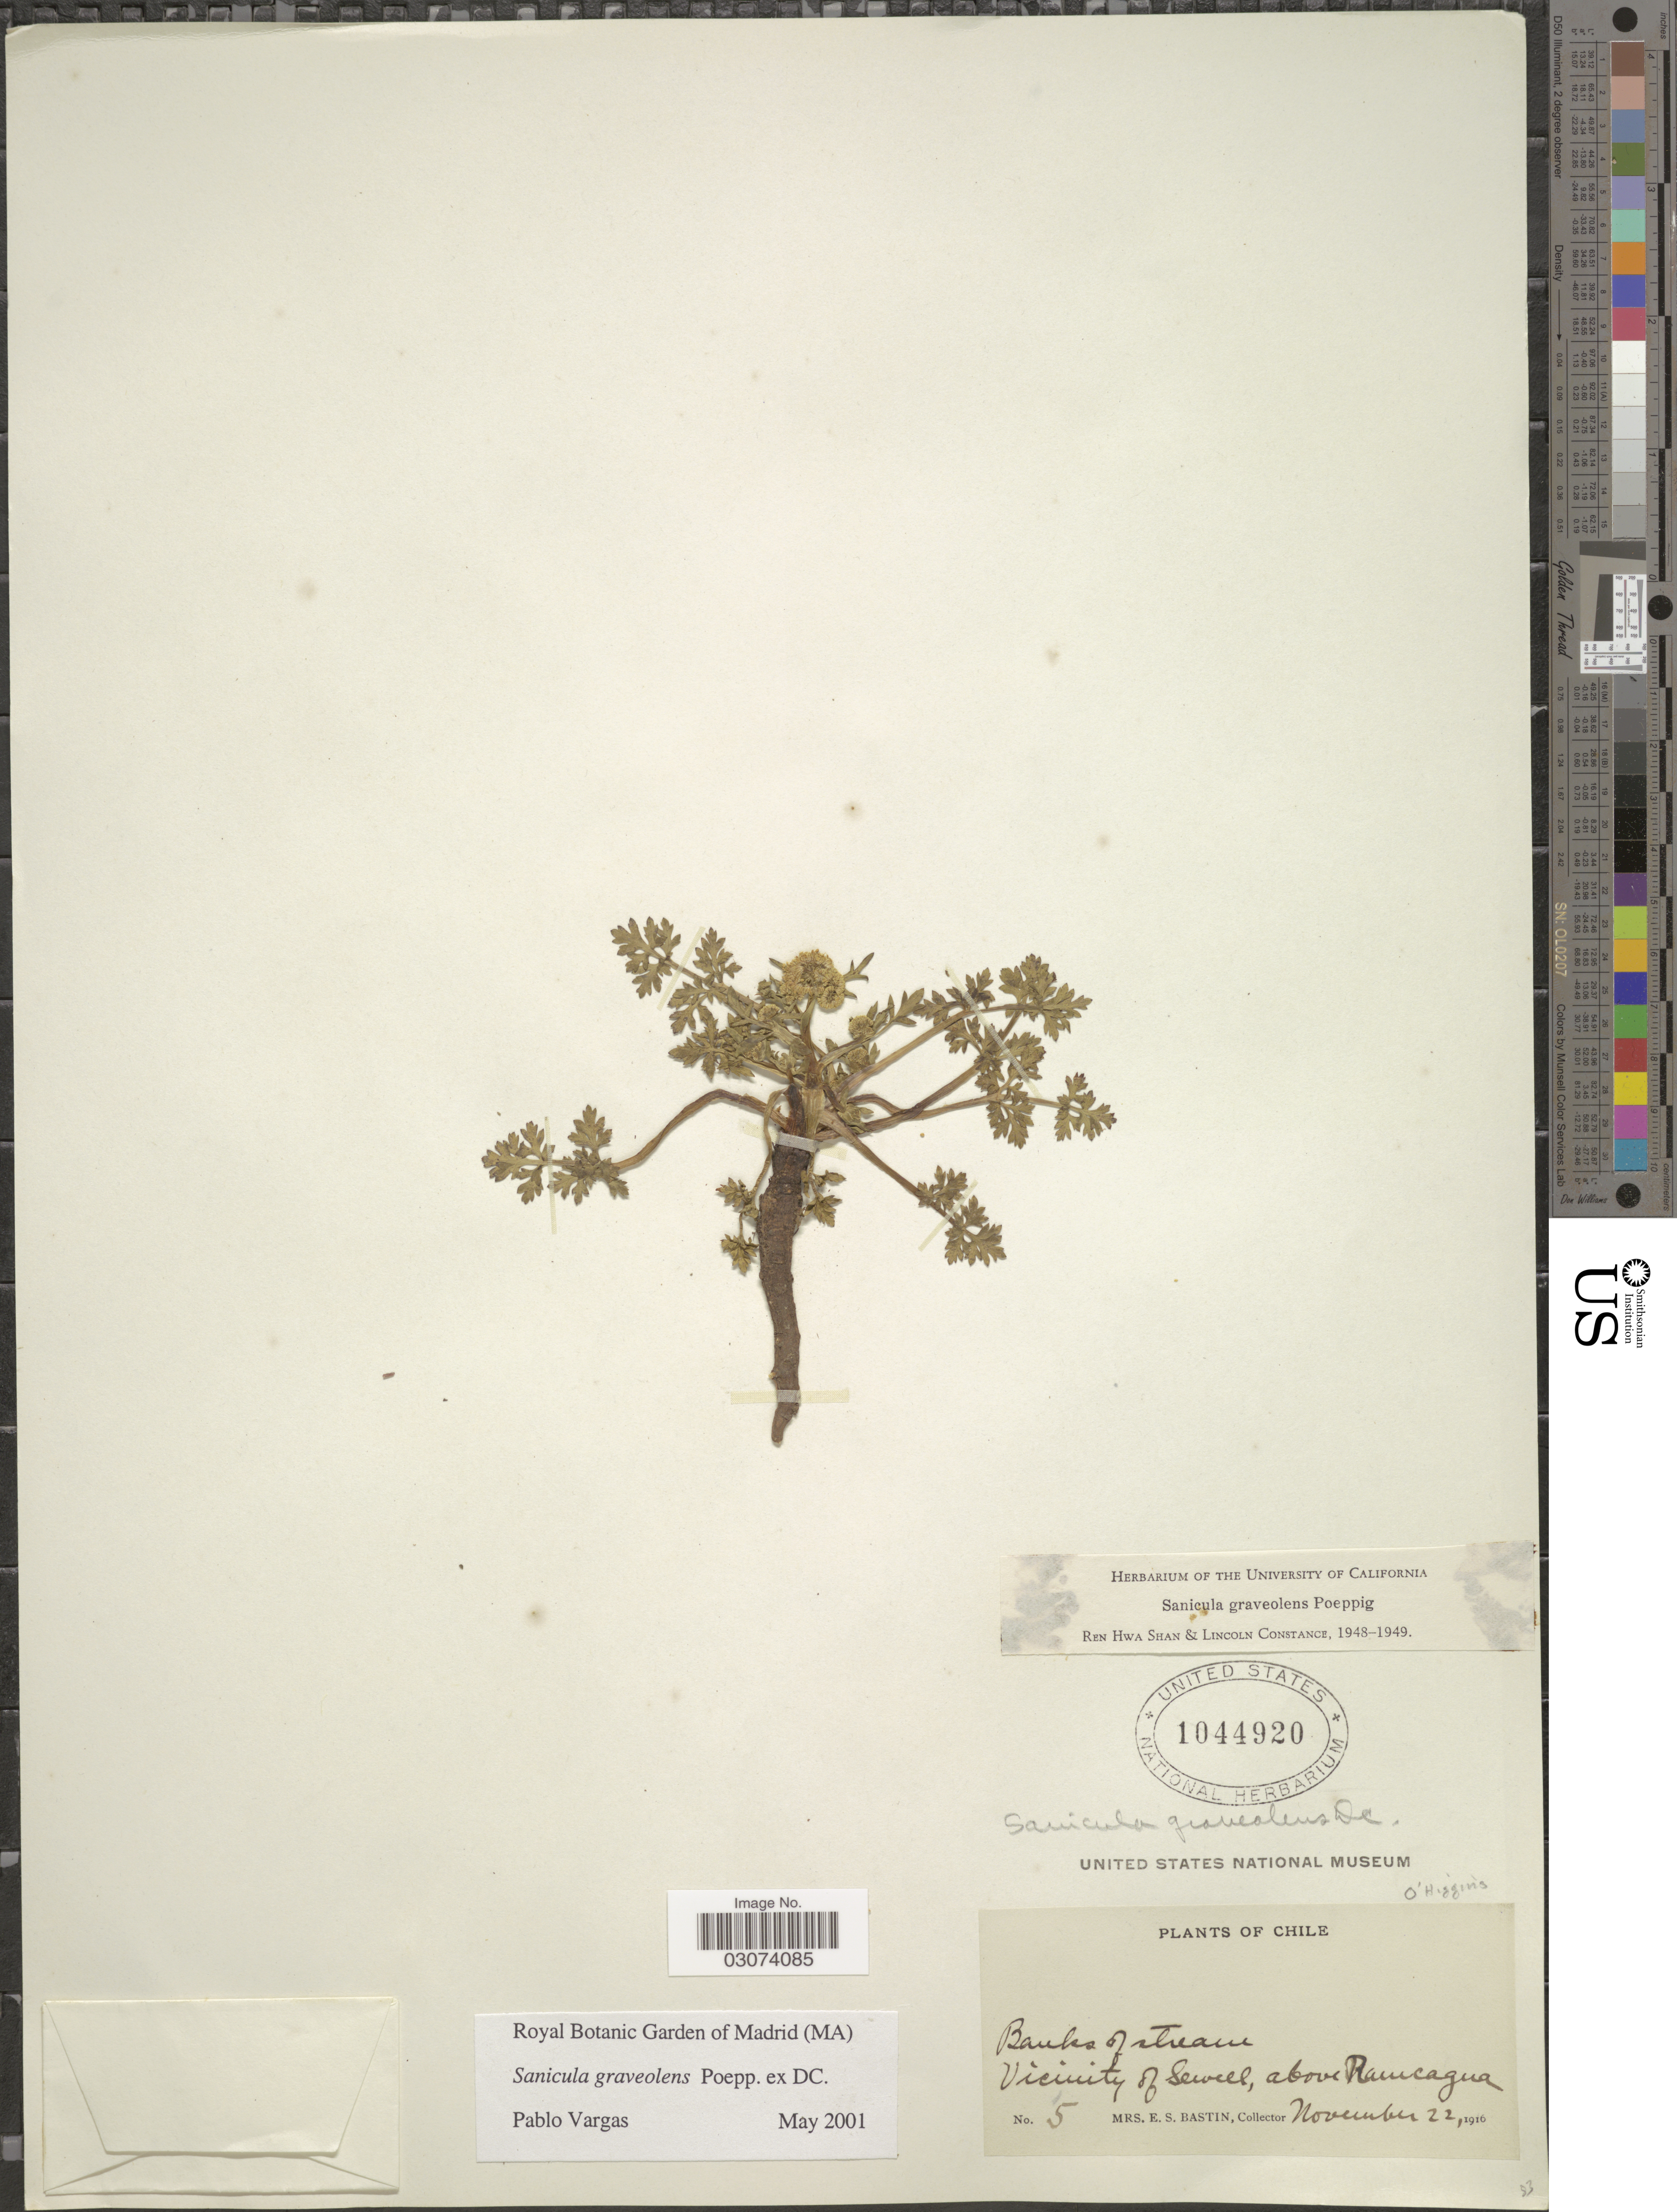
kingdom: Plantae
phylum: Tracheophyta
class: Magnoliopsida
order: Apiales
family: Apiaceae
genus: Sanicula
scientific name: Sanicula graveolens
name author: Poepp. ex DC.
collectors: E. Bastin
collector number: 5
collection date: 1916-11-22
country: Chile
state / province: O'Higgins (VI)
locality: Banks of stream. Vicinity of Sewell, above Rancagua.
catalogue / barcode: US 104920